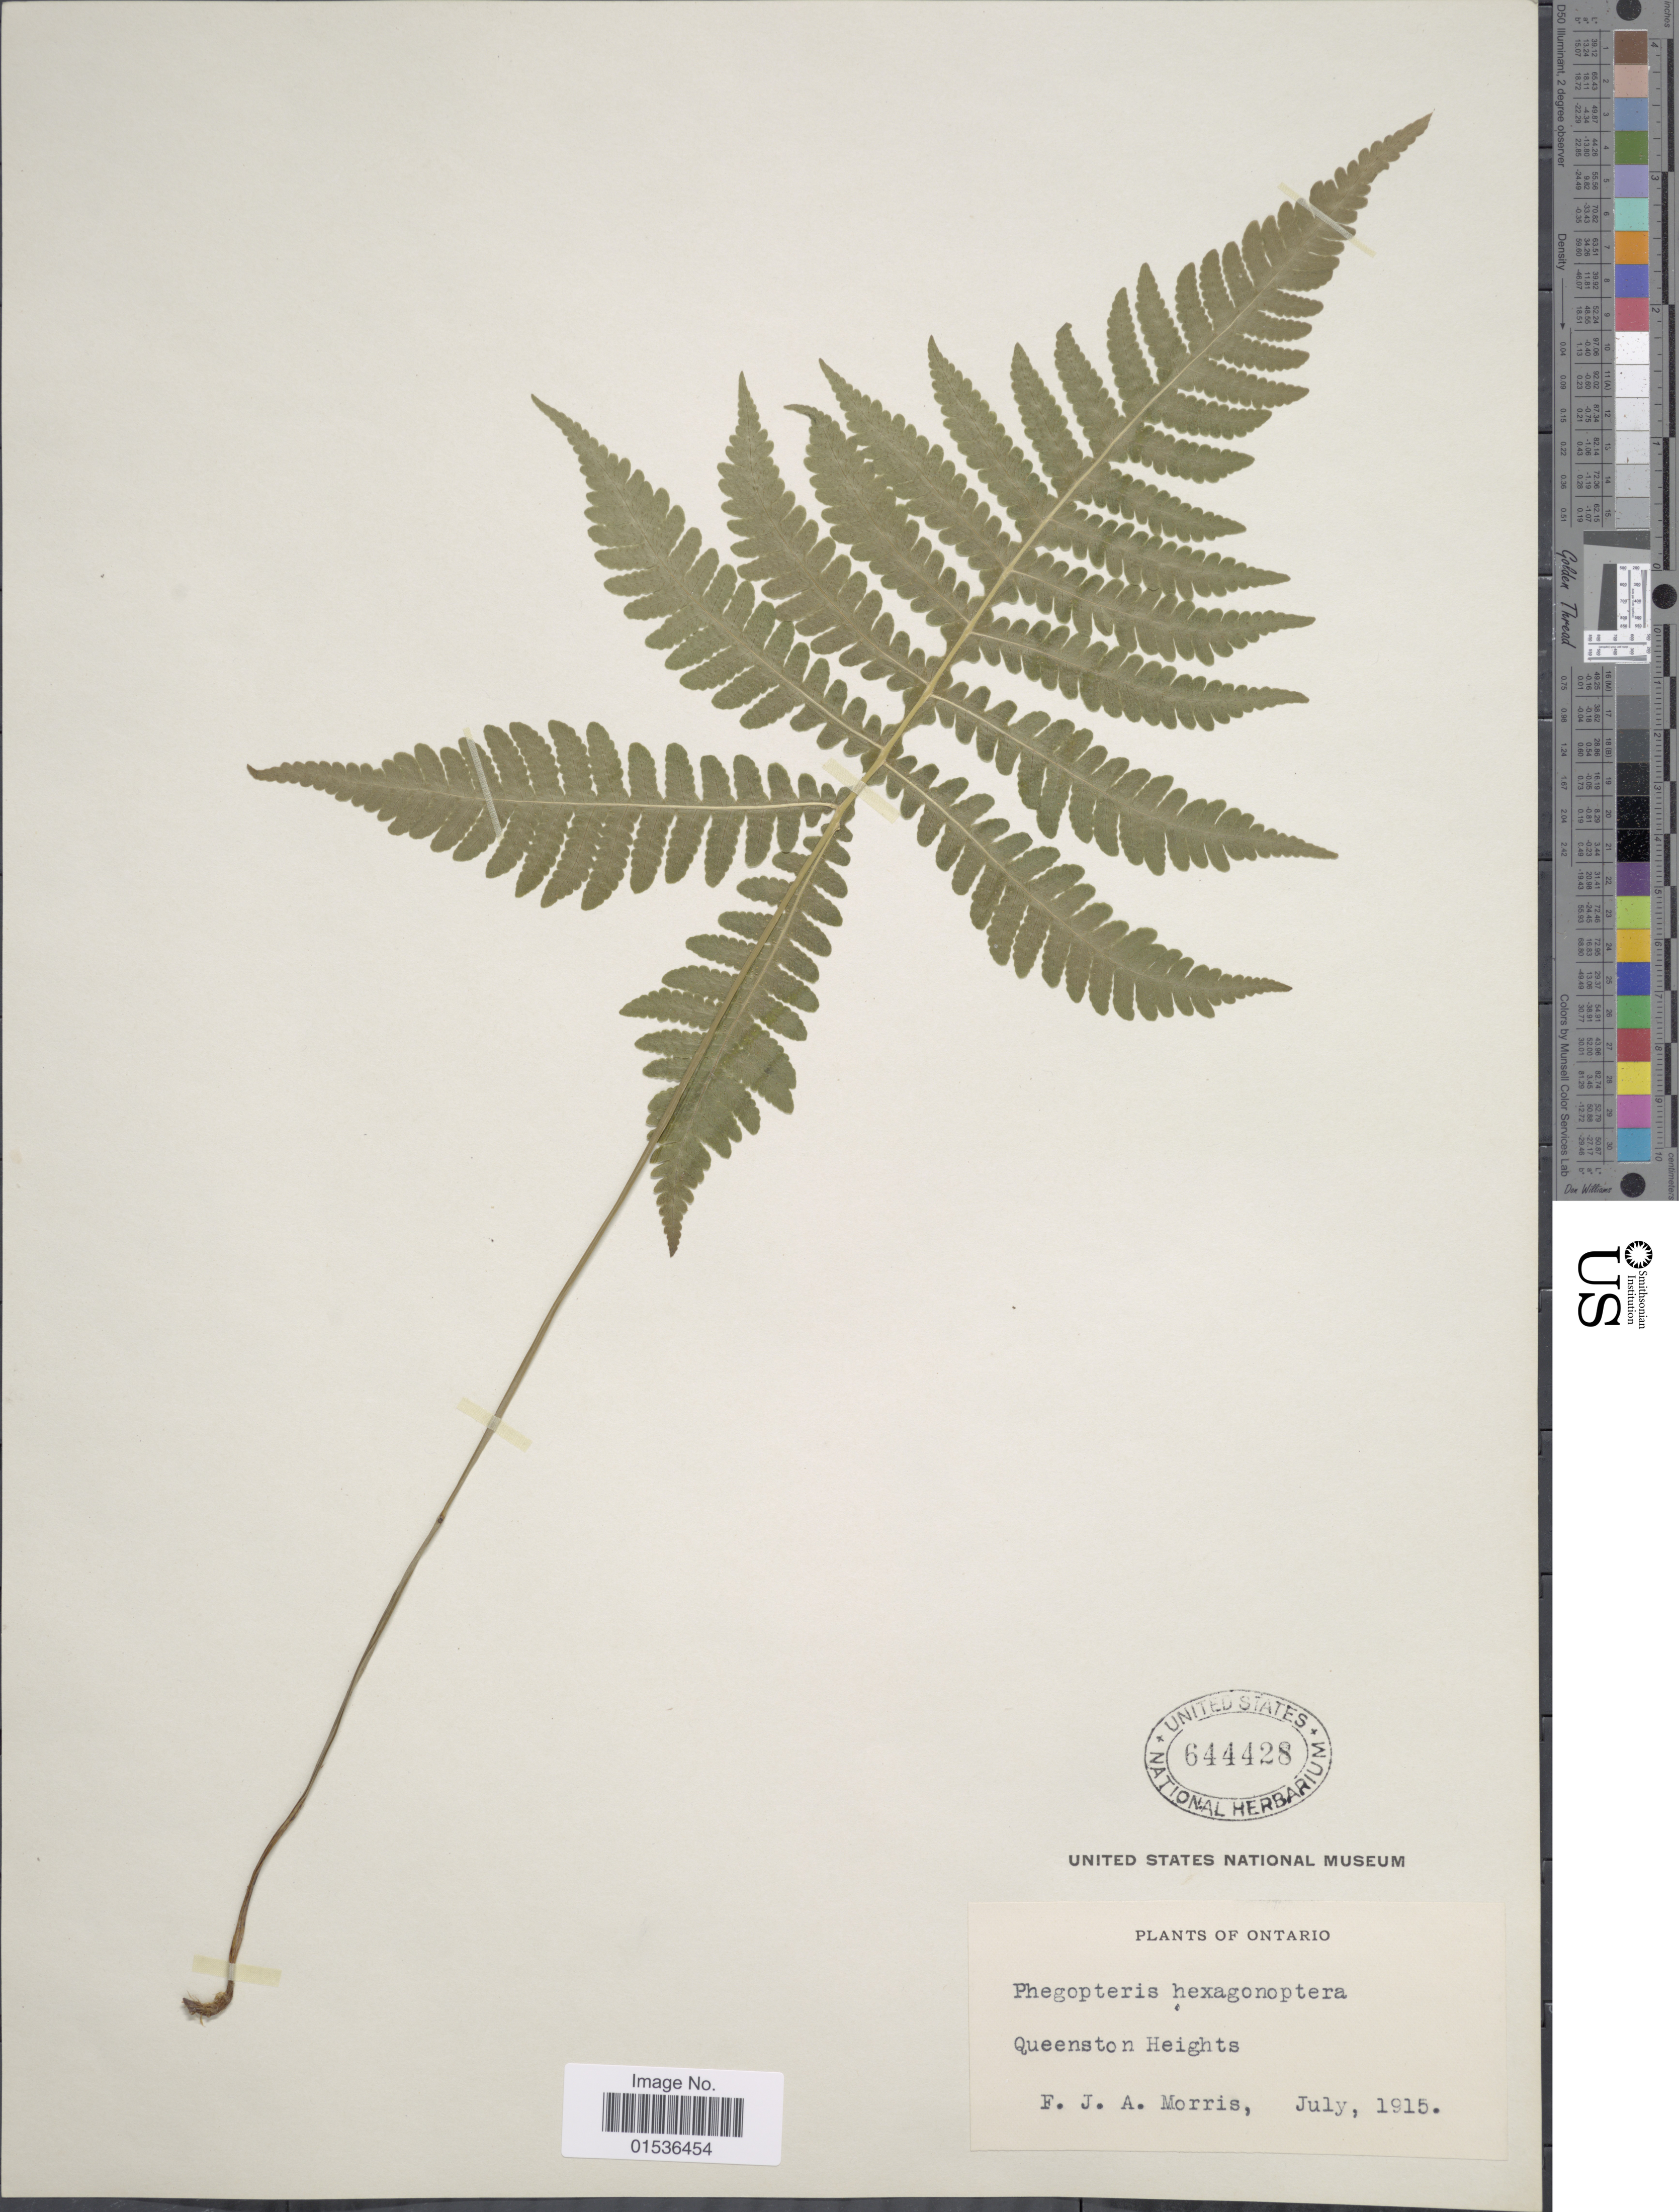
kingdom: Plantae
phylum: Tracheophyta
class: Polypodiopsida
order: Polypodiales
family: Thelypteridaceae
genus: Phegopteris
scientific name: Phegopteris hexagonoptera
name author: (Michx.) Fée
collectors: F. Morris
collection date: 1915-07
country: Canada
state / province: Ontario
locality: Ontario, Queenston Heights.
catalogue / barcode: US 644428